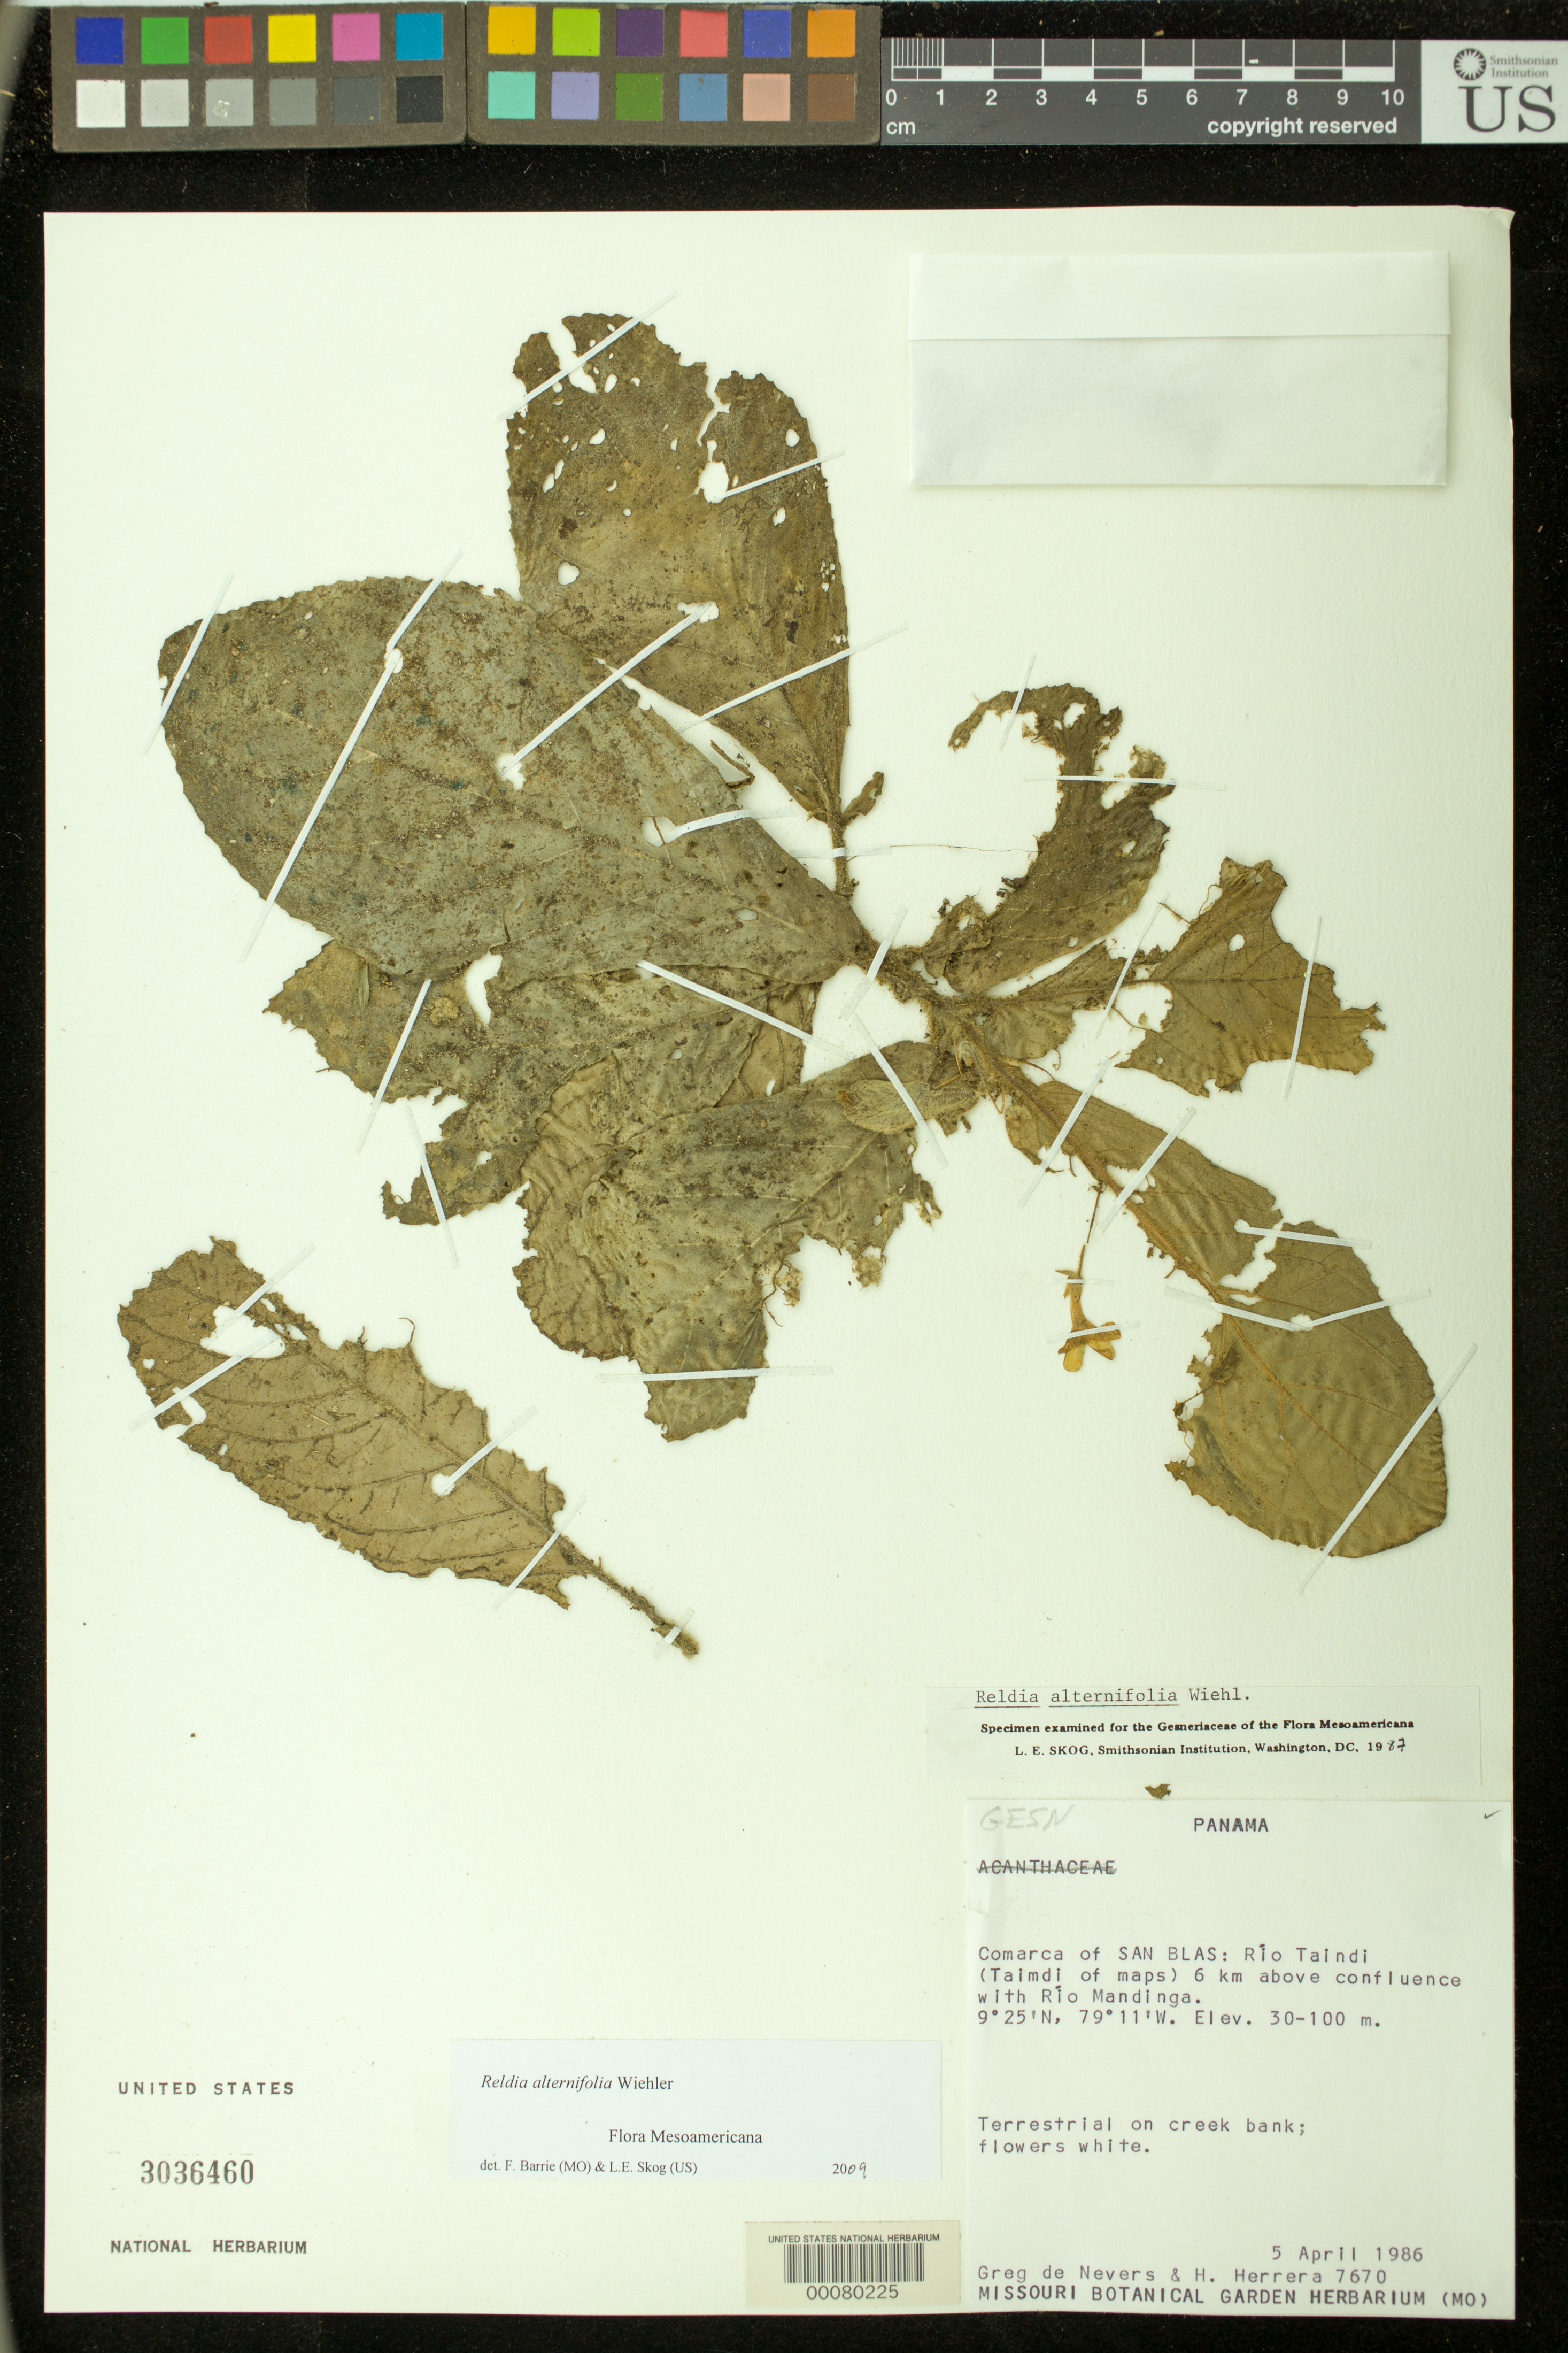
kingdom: Plantae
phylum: Tracheophyta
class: Magnoliopsida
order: Lamiales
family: Gesneriaceae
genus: Reldia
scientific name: Reldia alternifolia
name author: Wiehler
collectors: G. C. de Nevers & H. Herrera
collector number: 7670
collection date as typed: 05 Apr 1986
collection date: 1986-04-05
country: Panama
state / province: Kuna Yala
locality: Comarca de San Blas, Rio Taindi (Taimdi of maps), 6 km above confluence of Rio Mandinga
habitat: on creek bank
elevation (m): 30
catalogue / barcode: US 3036460